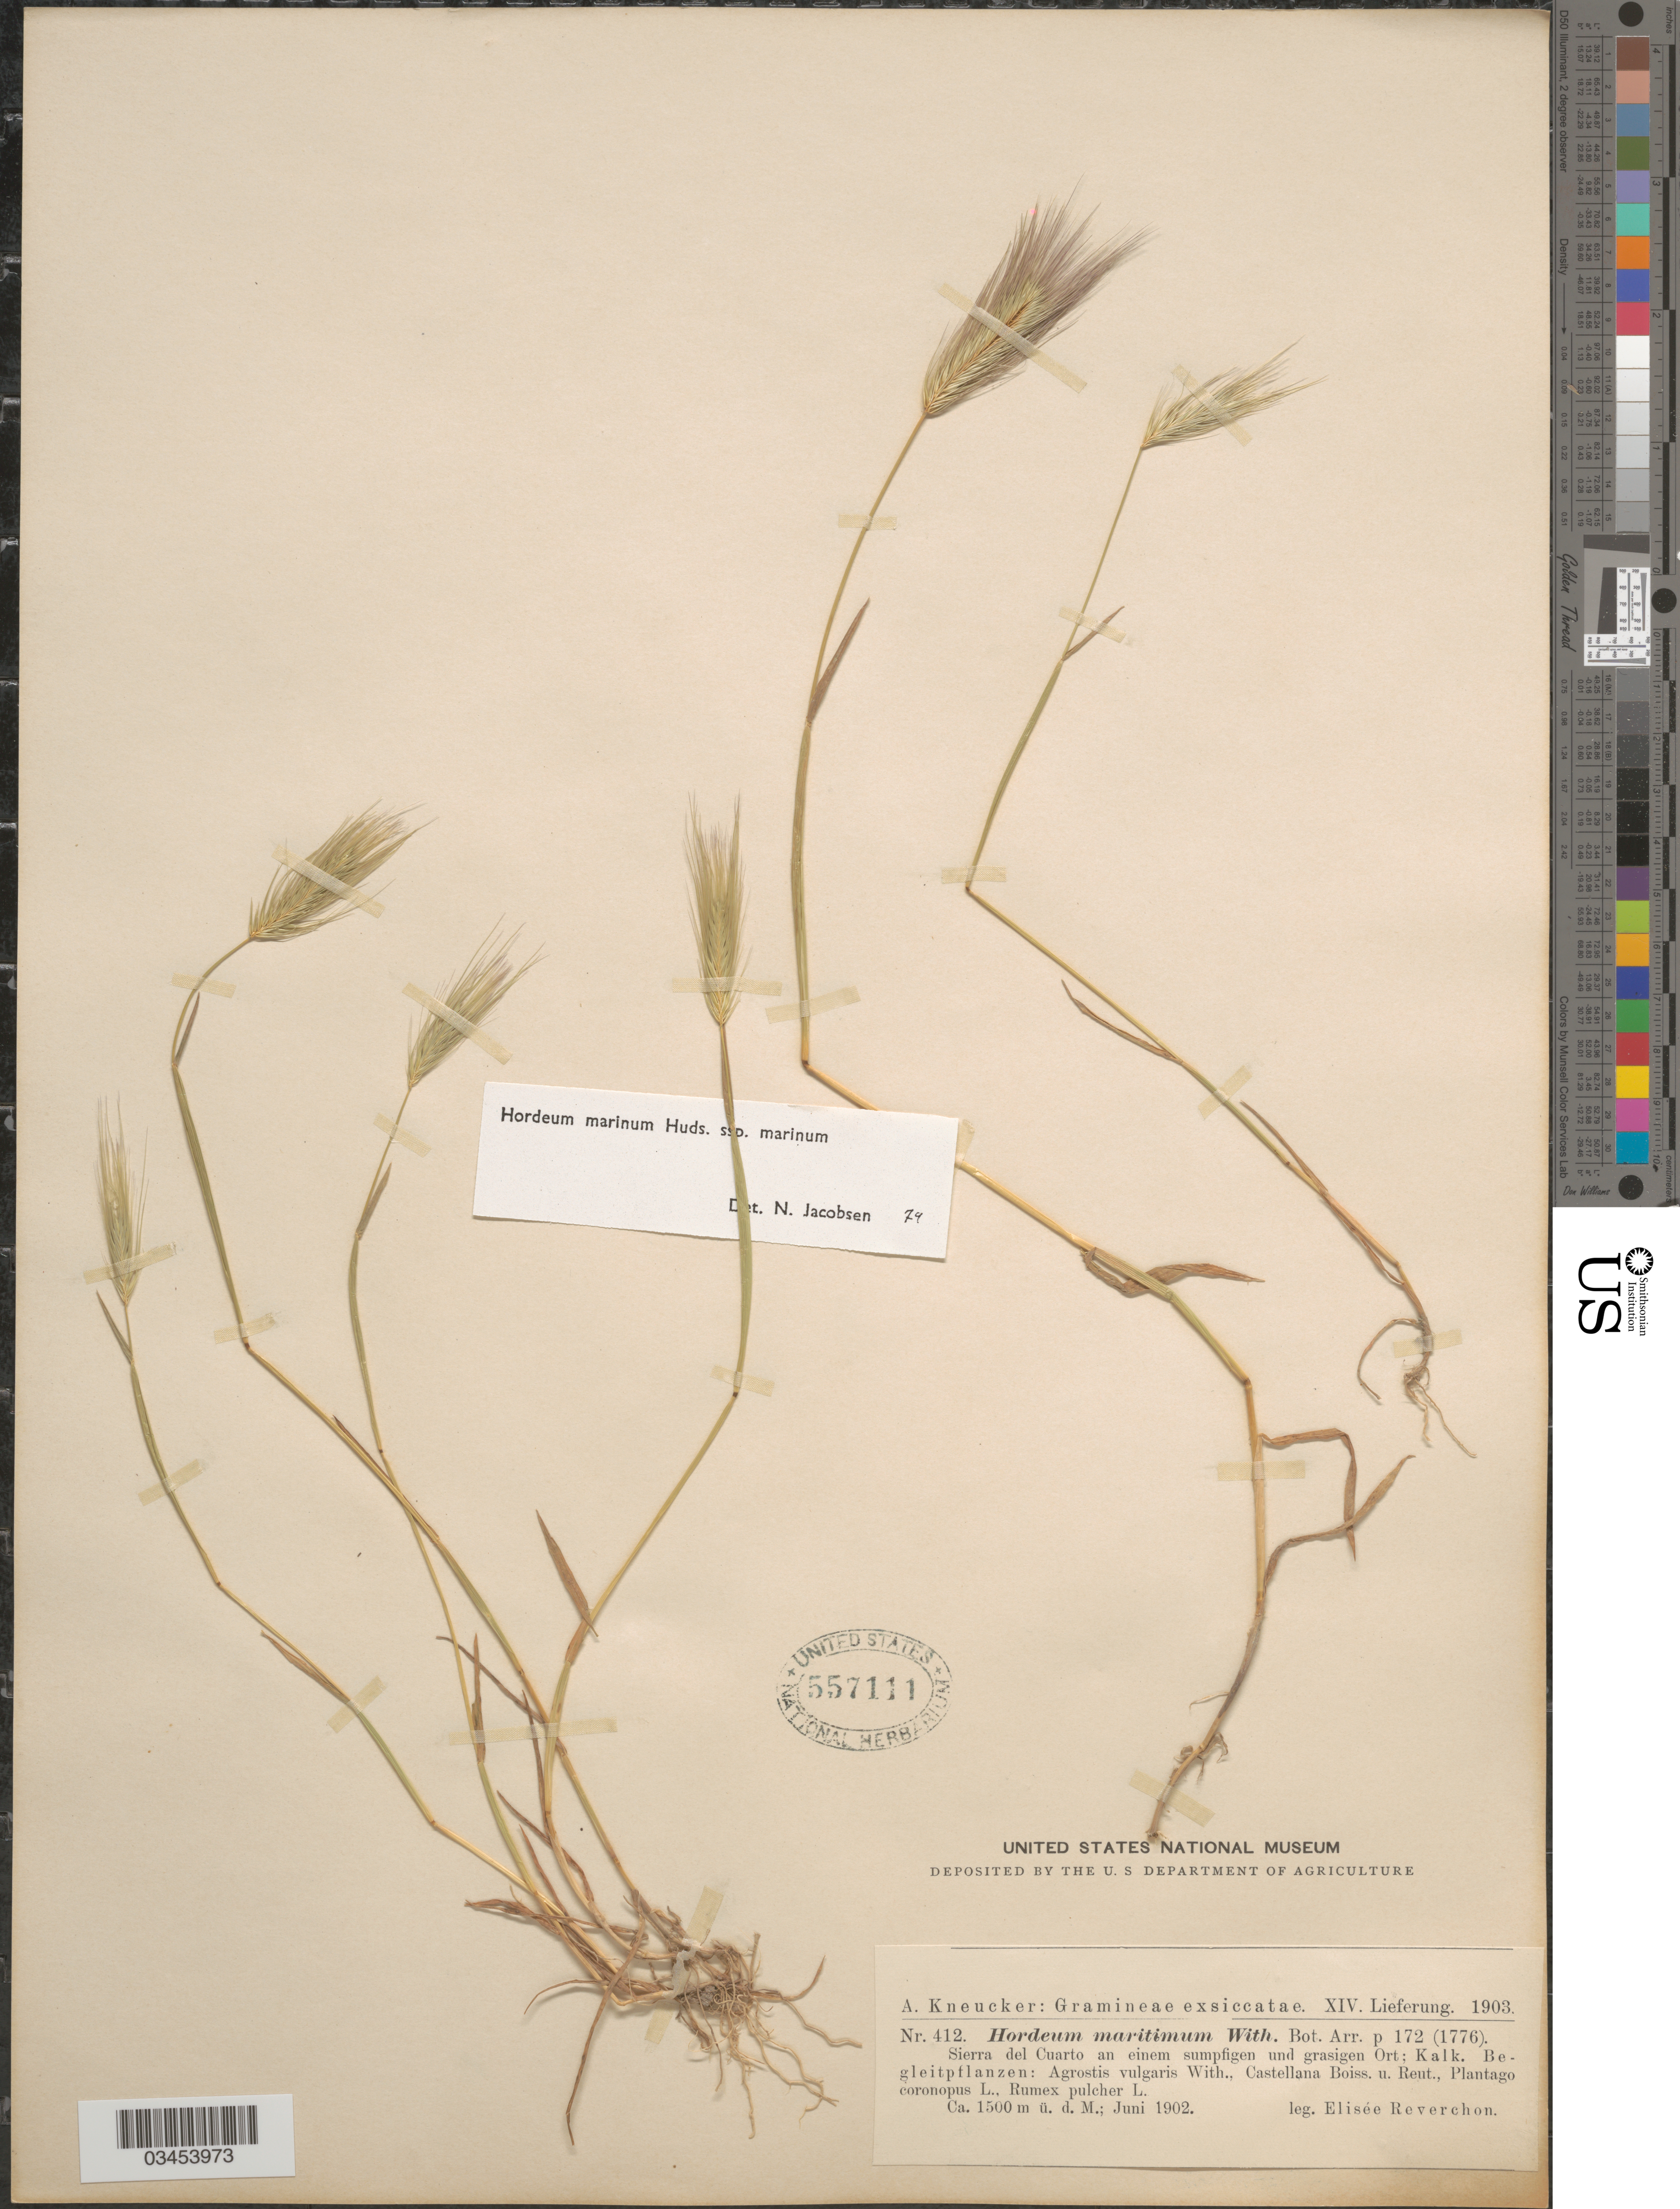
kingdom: Plantae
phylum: Tracheophyta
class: Liliopsida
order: Poales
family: Poaceae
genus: Hordeum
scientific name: Hordeum marinum subsp. marinum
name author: Huds.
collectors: E. Reverchon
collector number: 412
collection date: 1902-06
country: Spain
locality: Sierra del Cuarto an einem sumpfigen und grasigen Ort; Kalk.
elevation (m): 1500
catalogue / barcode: US 557111